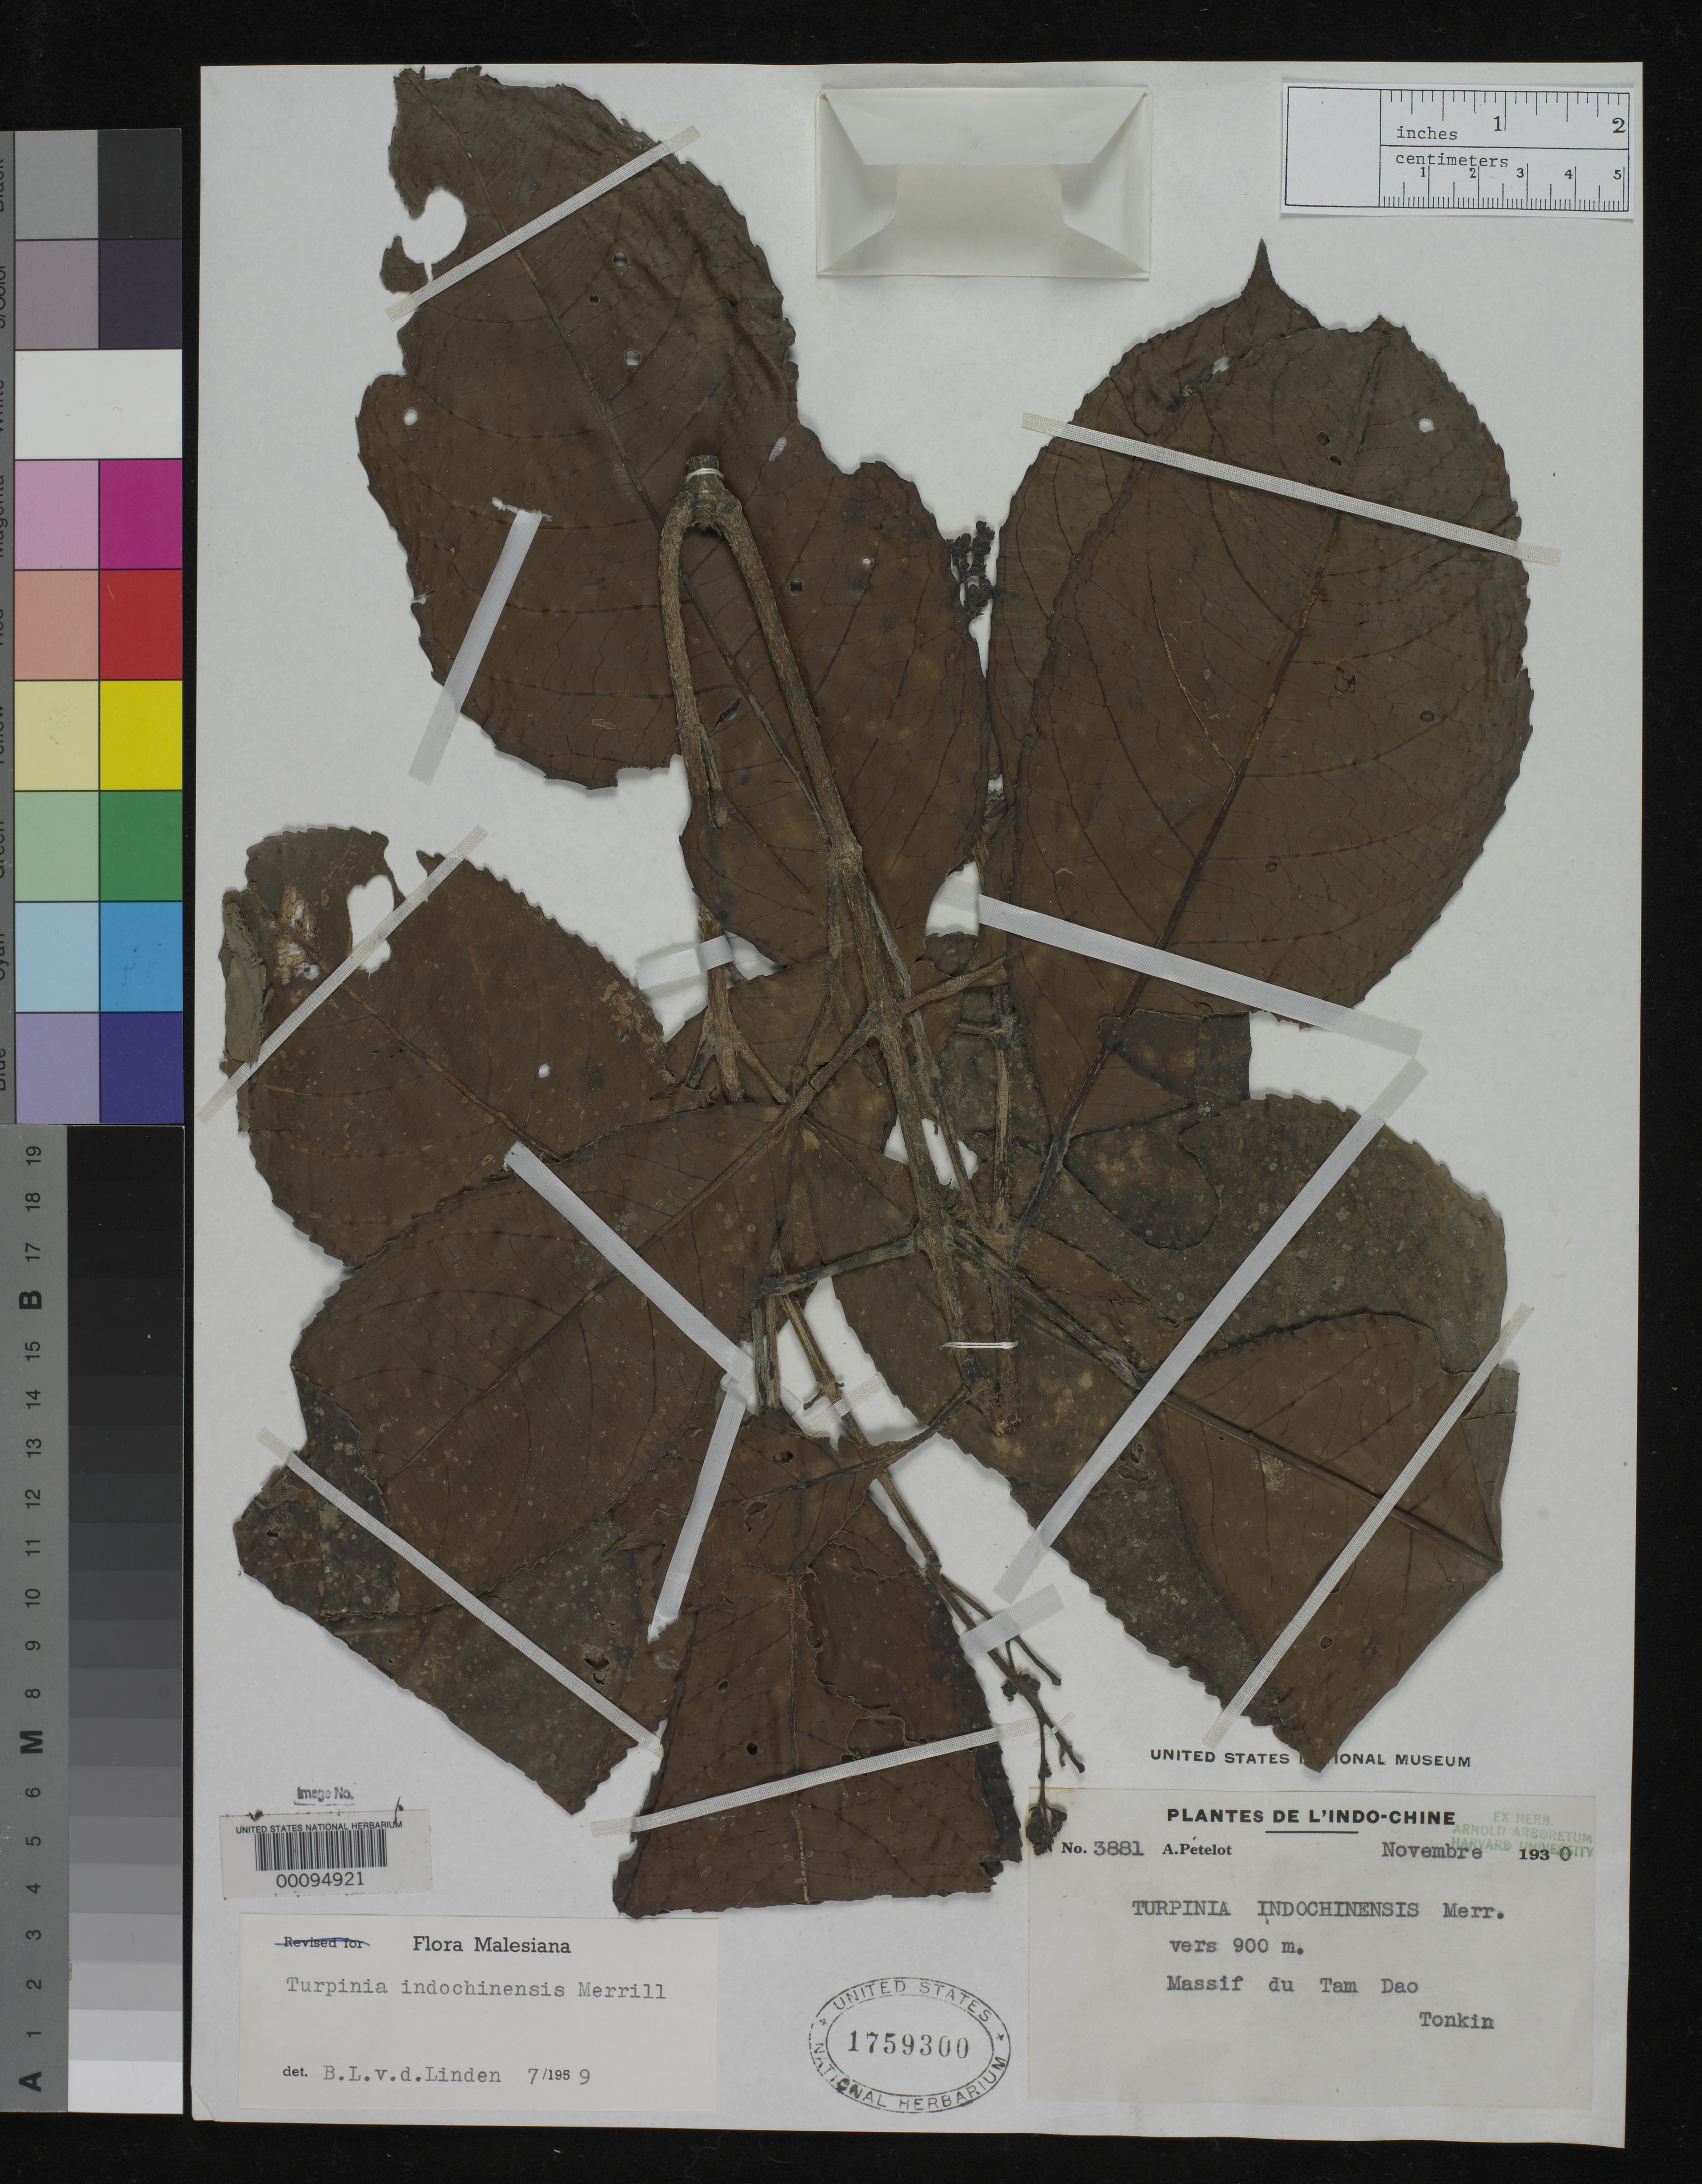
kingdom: Plantae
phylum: Tracheophyta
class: Magnoliopsida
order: Crossosomatales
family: Staphyleaceae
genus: Turpinia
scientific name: Turpinia indochinensis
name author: Merr.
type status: Isotype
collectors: P. A. Pételot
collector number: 3881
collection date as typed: Nov 1930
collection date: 1930-11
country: Vietnam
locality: Tonkin, Massif du Tam Dao.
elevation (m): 900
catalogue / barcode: US 1759300